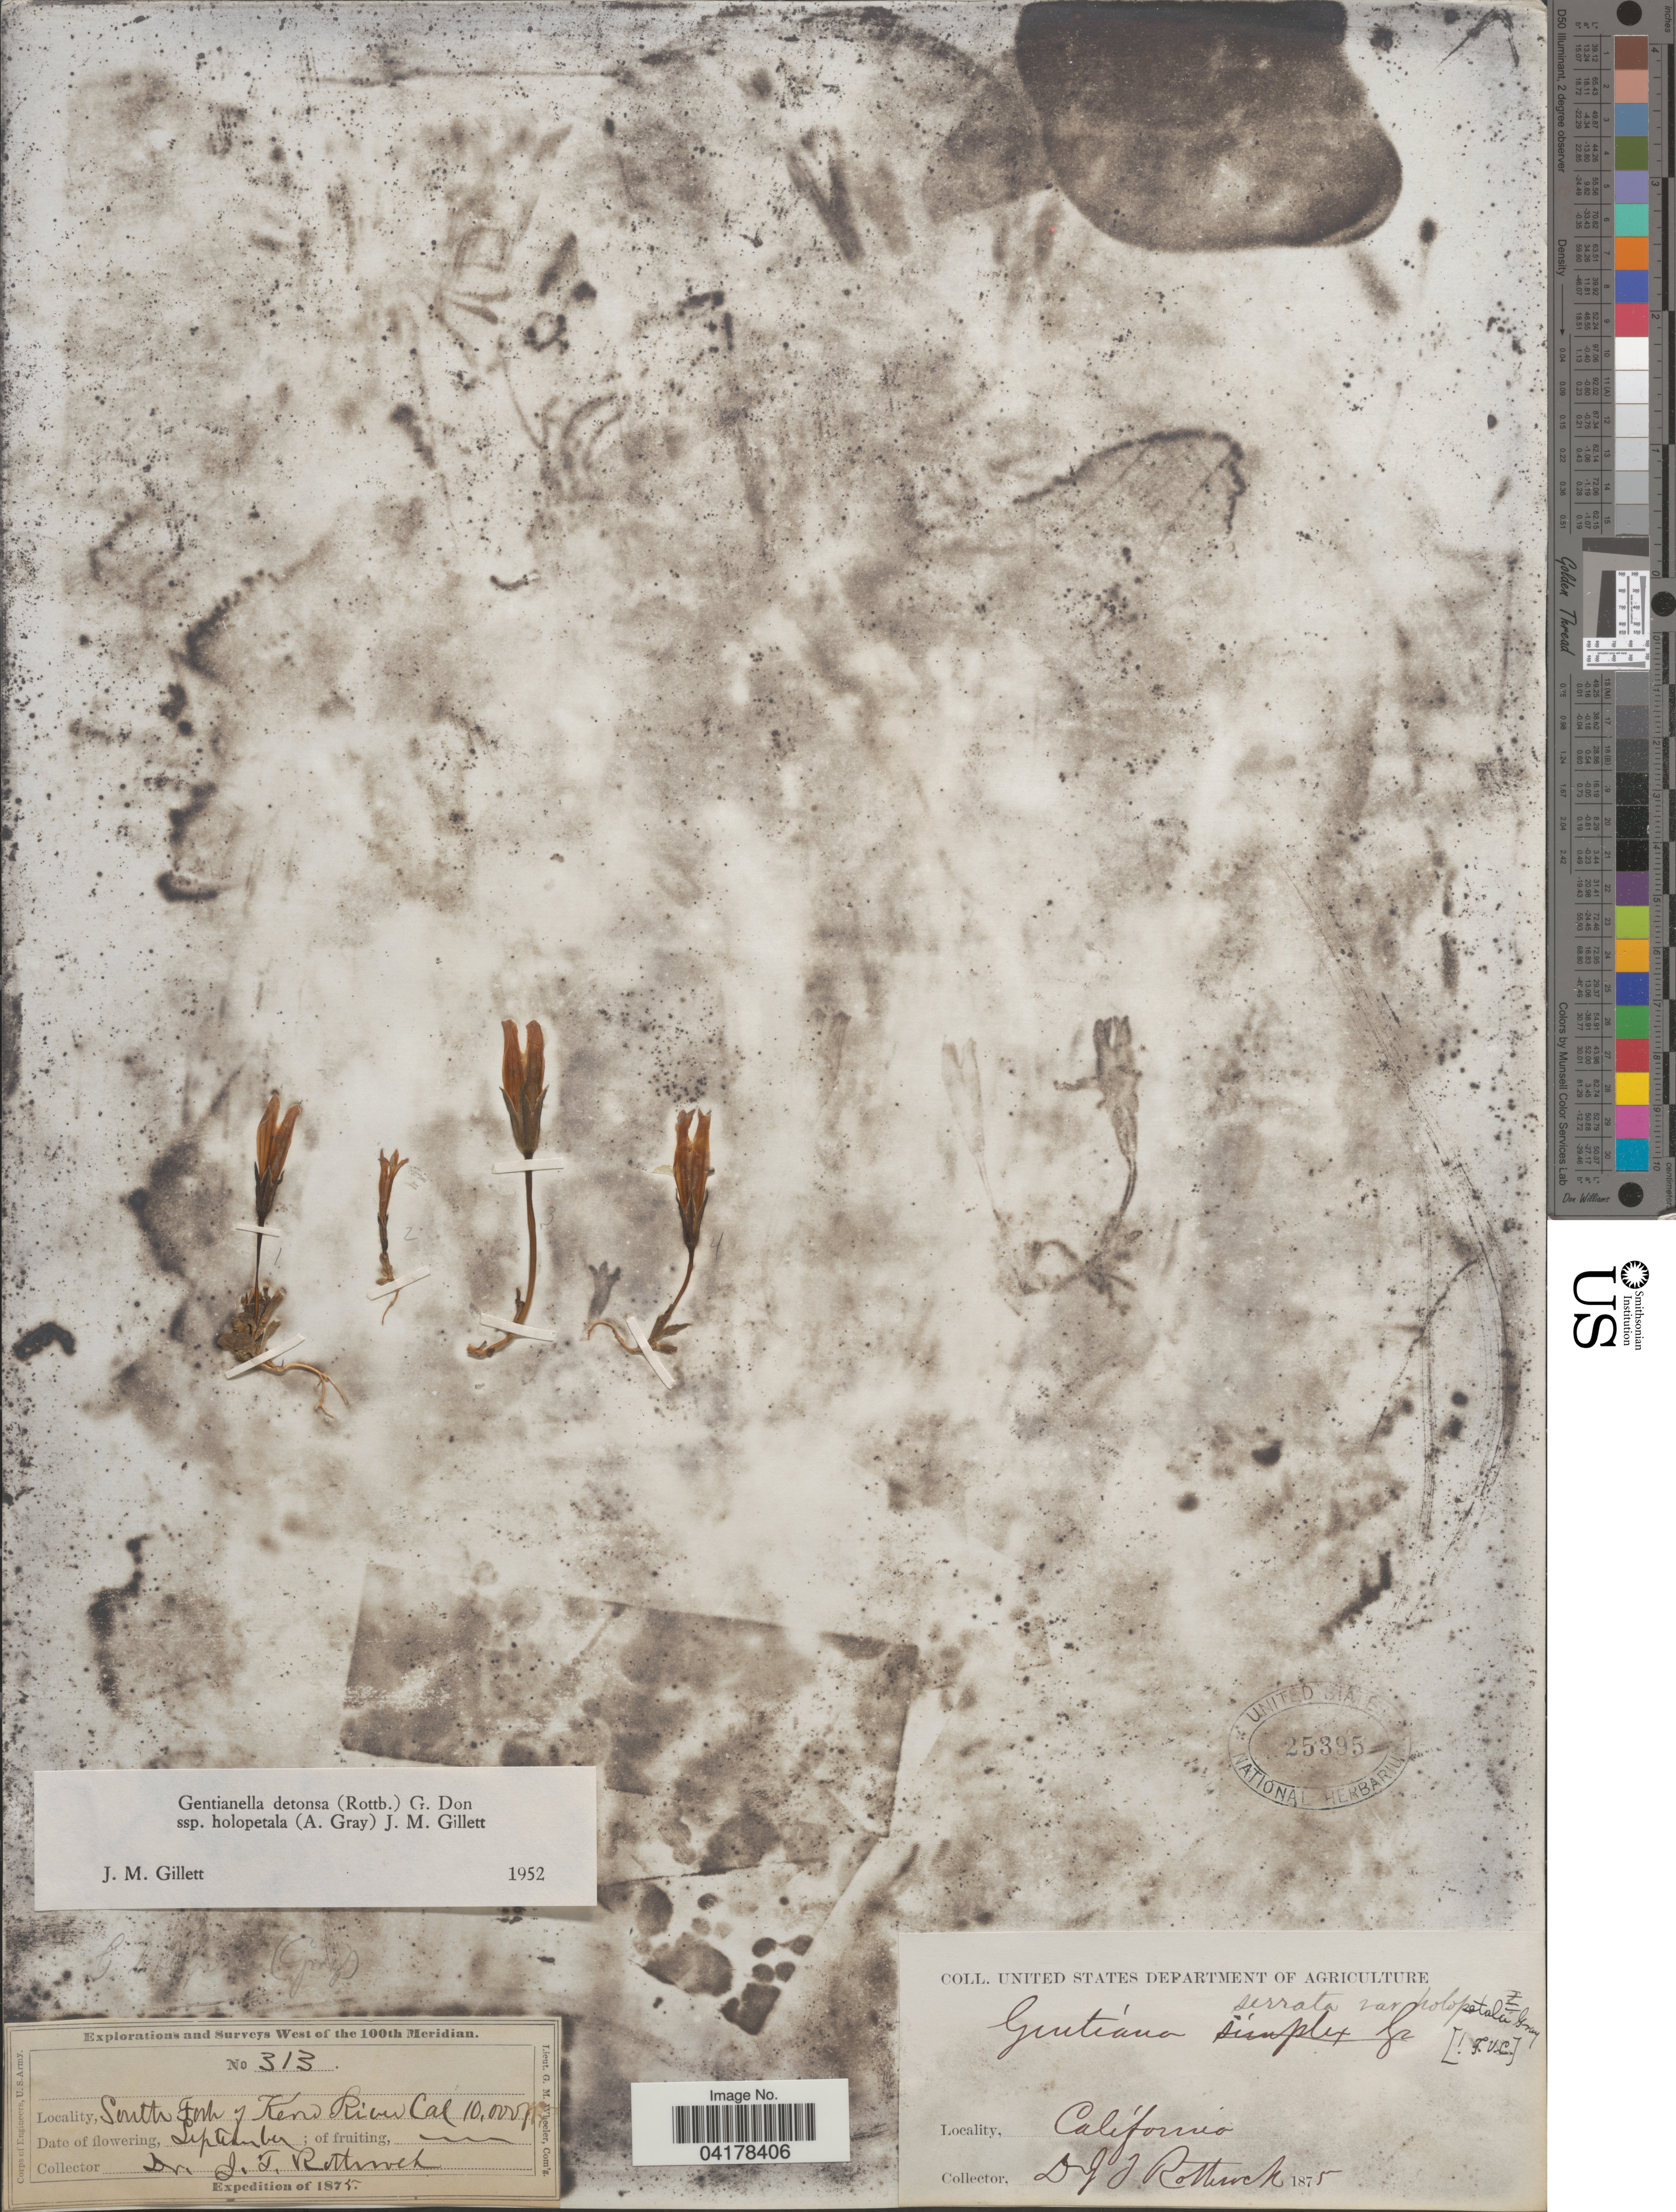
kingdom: Plantae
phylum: Tracheophyta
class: Magnoliopsida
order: Gentianales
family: Gentianaceae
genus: Gentianella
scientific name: Gentianella detonsa subsp. holopetala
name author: (A. Gray) J.M. Gillett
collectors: J. T. Rothrock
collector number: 313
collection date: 1875-09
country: United States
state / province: California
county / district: Kern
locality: Explorations and Surveys West of the 100th Meridian. South Fork of Kern River.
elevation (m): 3048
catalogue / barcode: US 25395